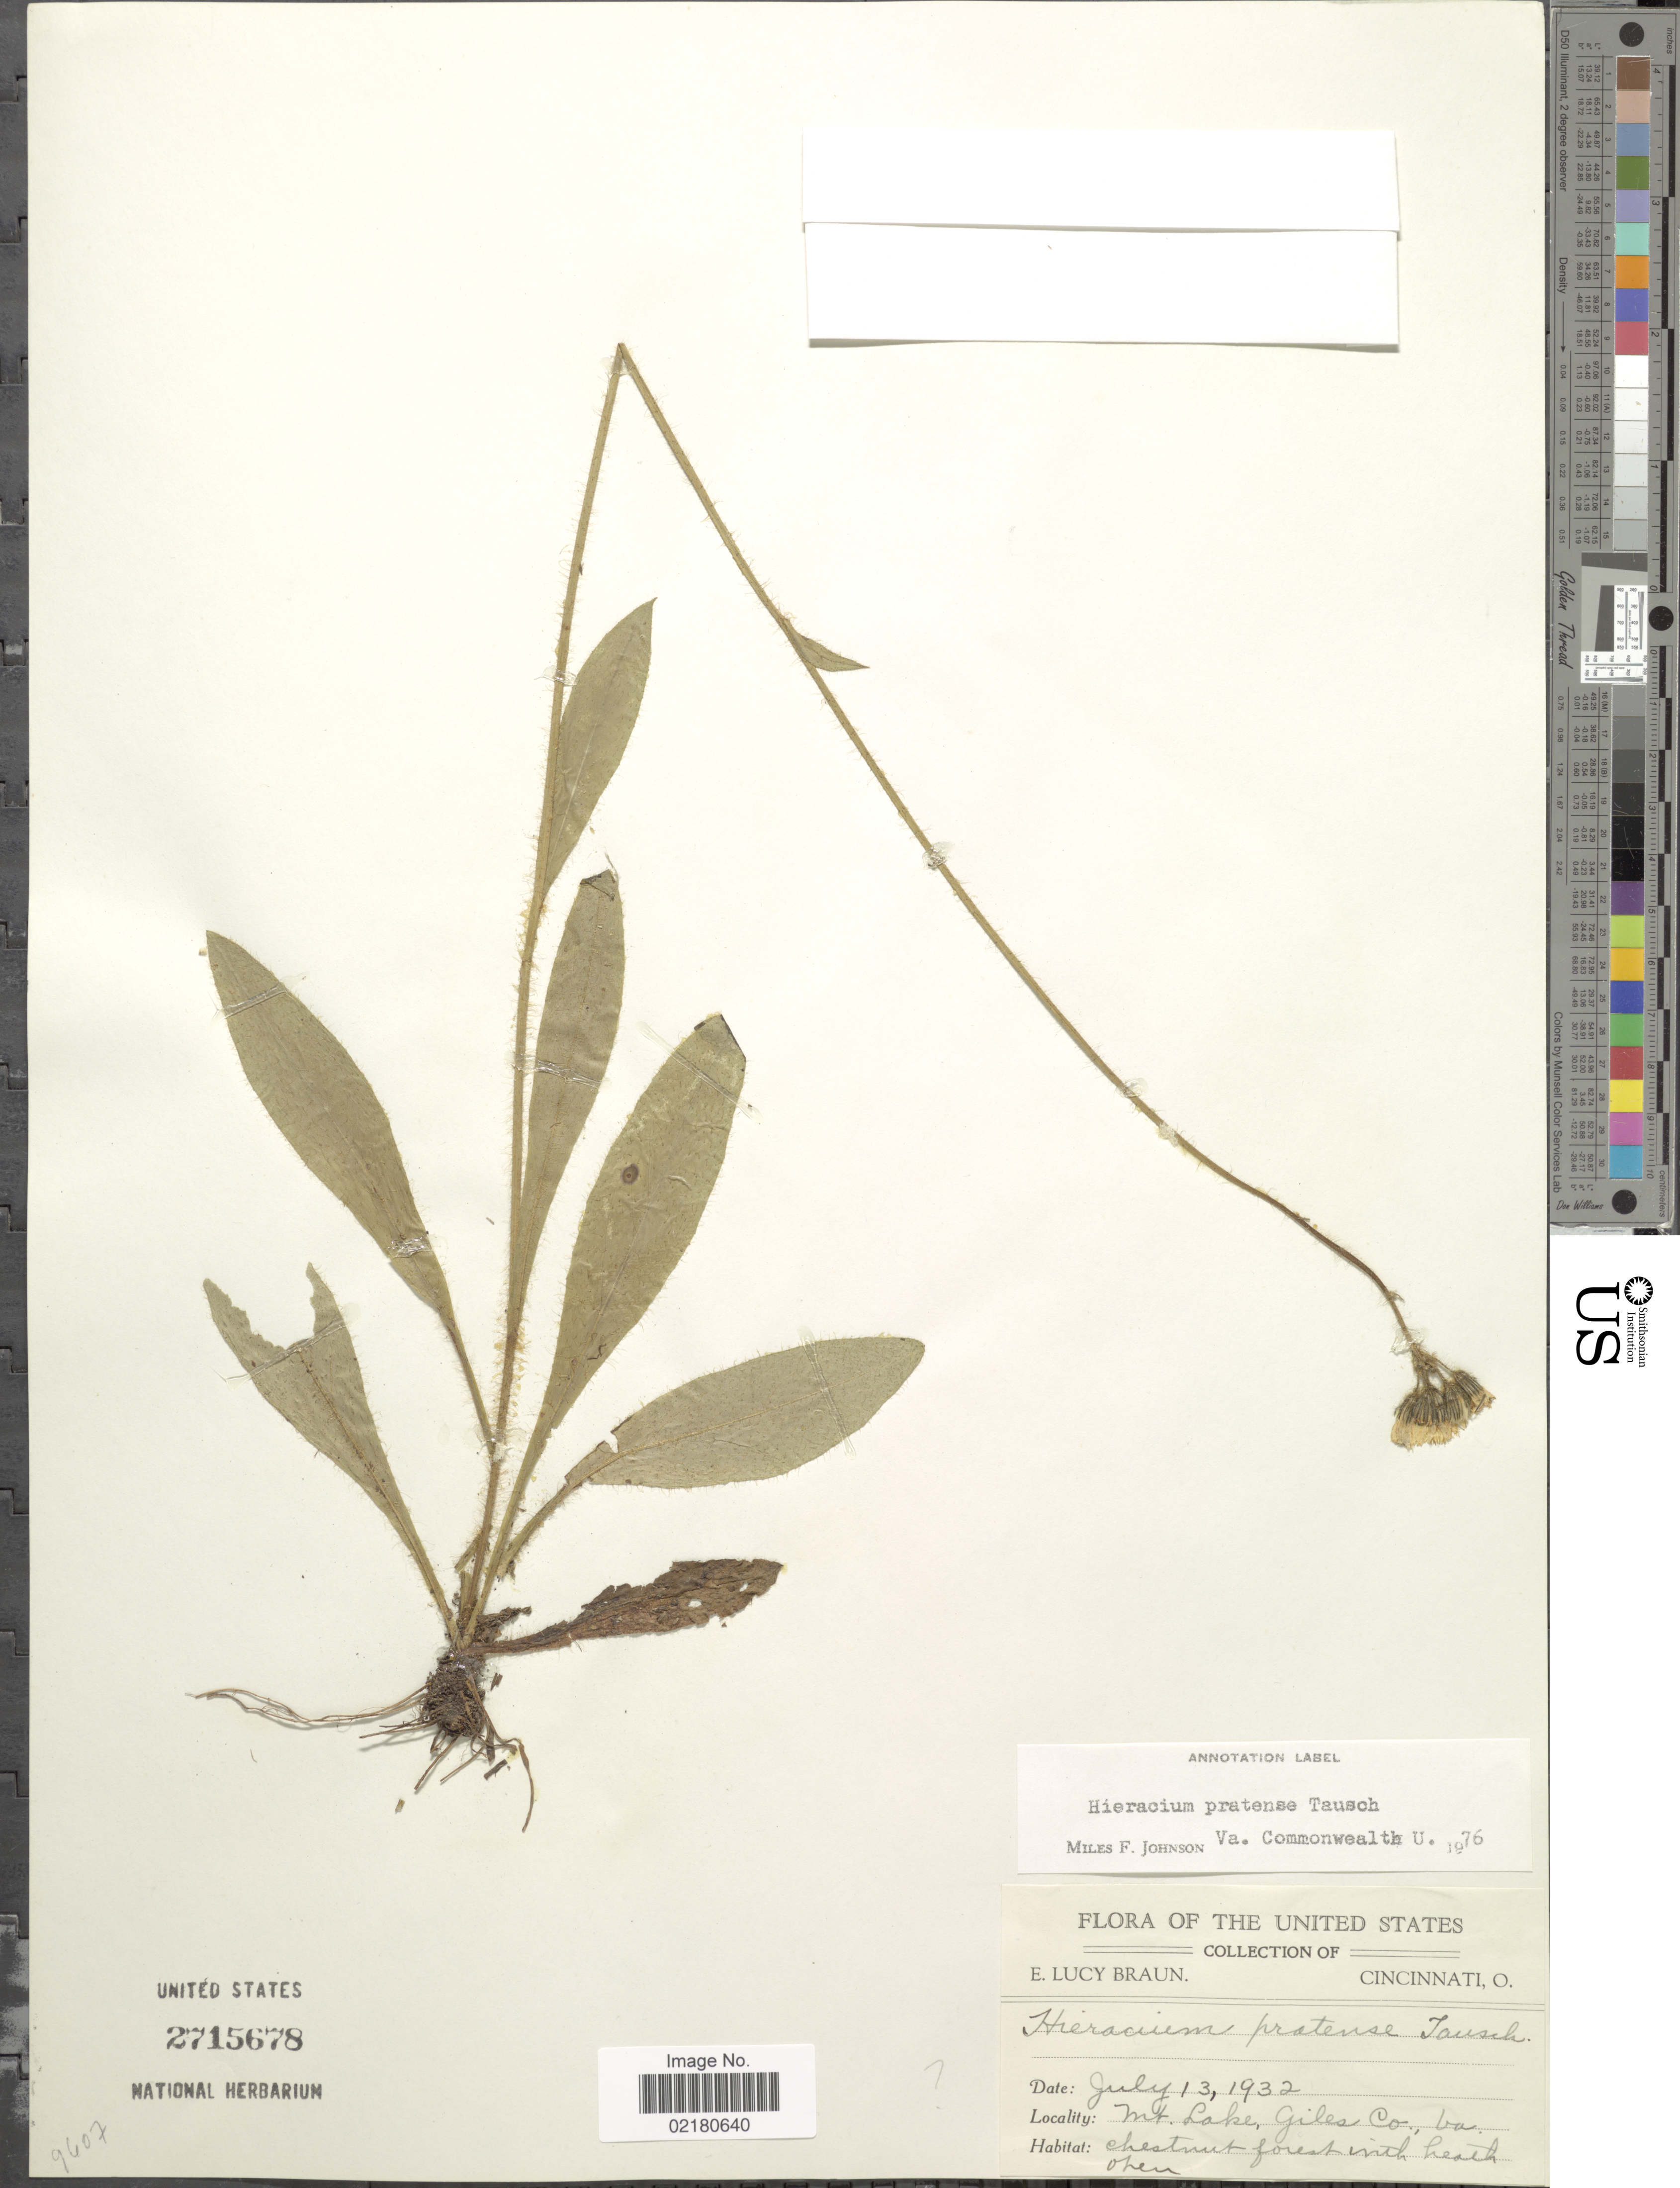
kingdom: Plantae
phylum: Tracheophyta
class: Magnoliopsida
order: Asterales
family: Asteraceae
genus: Pilosella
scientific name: Pilosella caespitosa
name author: (Dumort.) P. D. Sell & C. West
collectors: E. L. Braun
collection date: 1932-07-13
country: United States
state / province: Virginia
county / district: Giles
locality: Mt.Lake, Chestnut forest with heath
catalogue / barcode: US 2715678